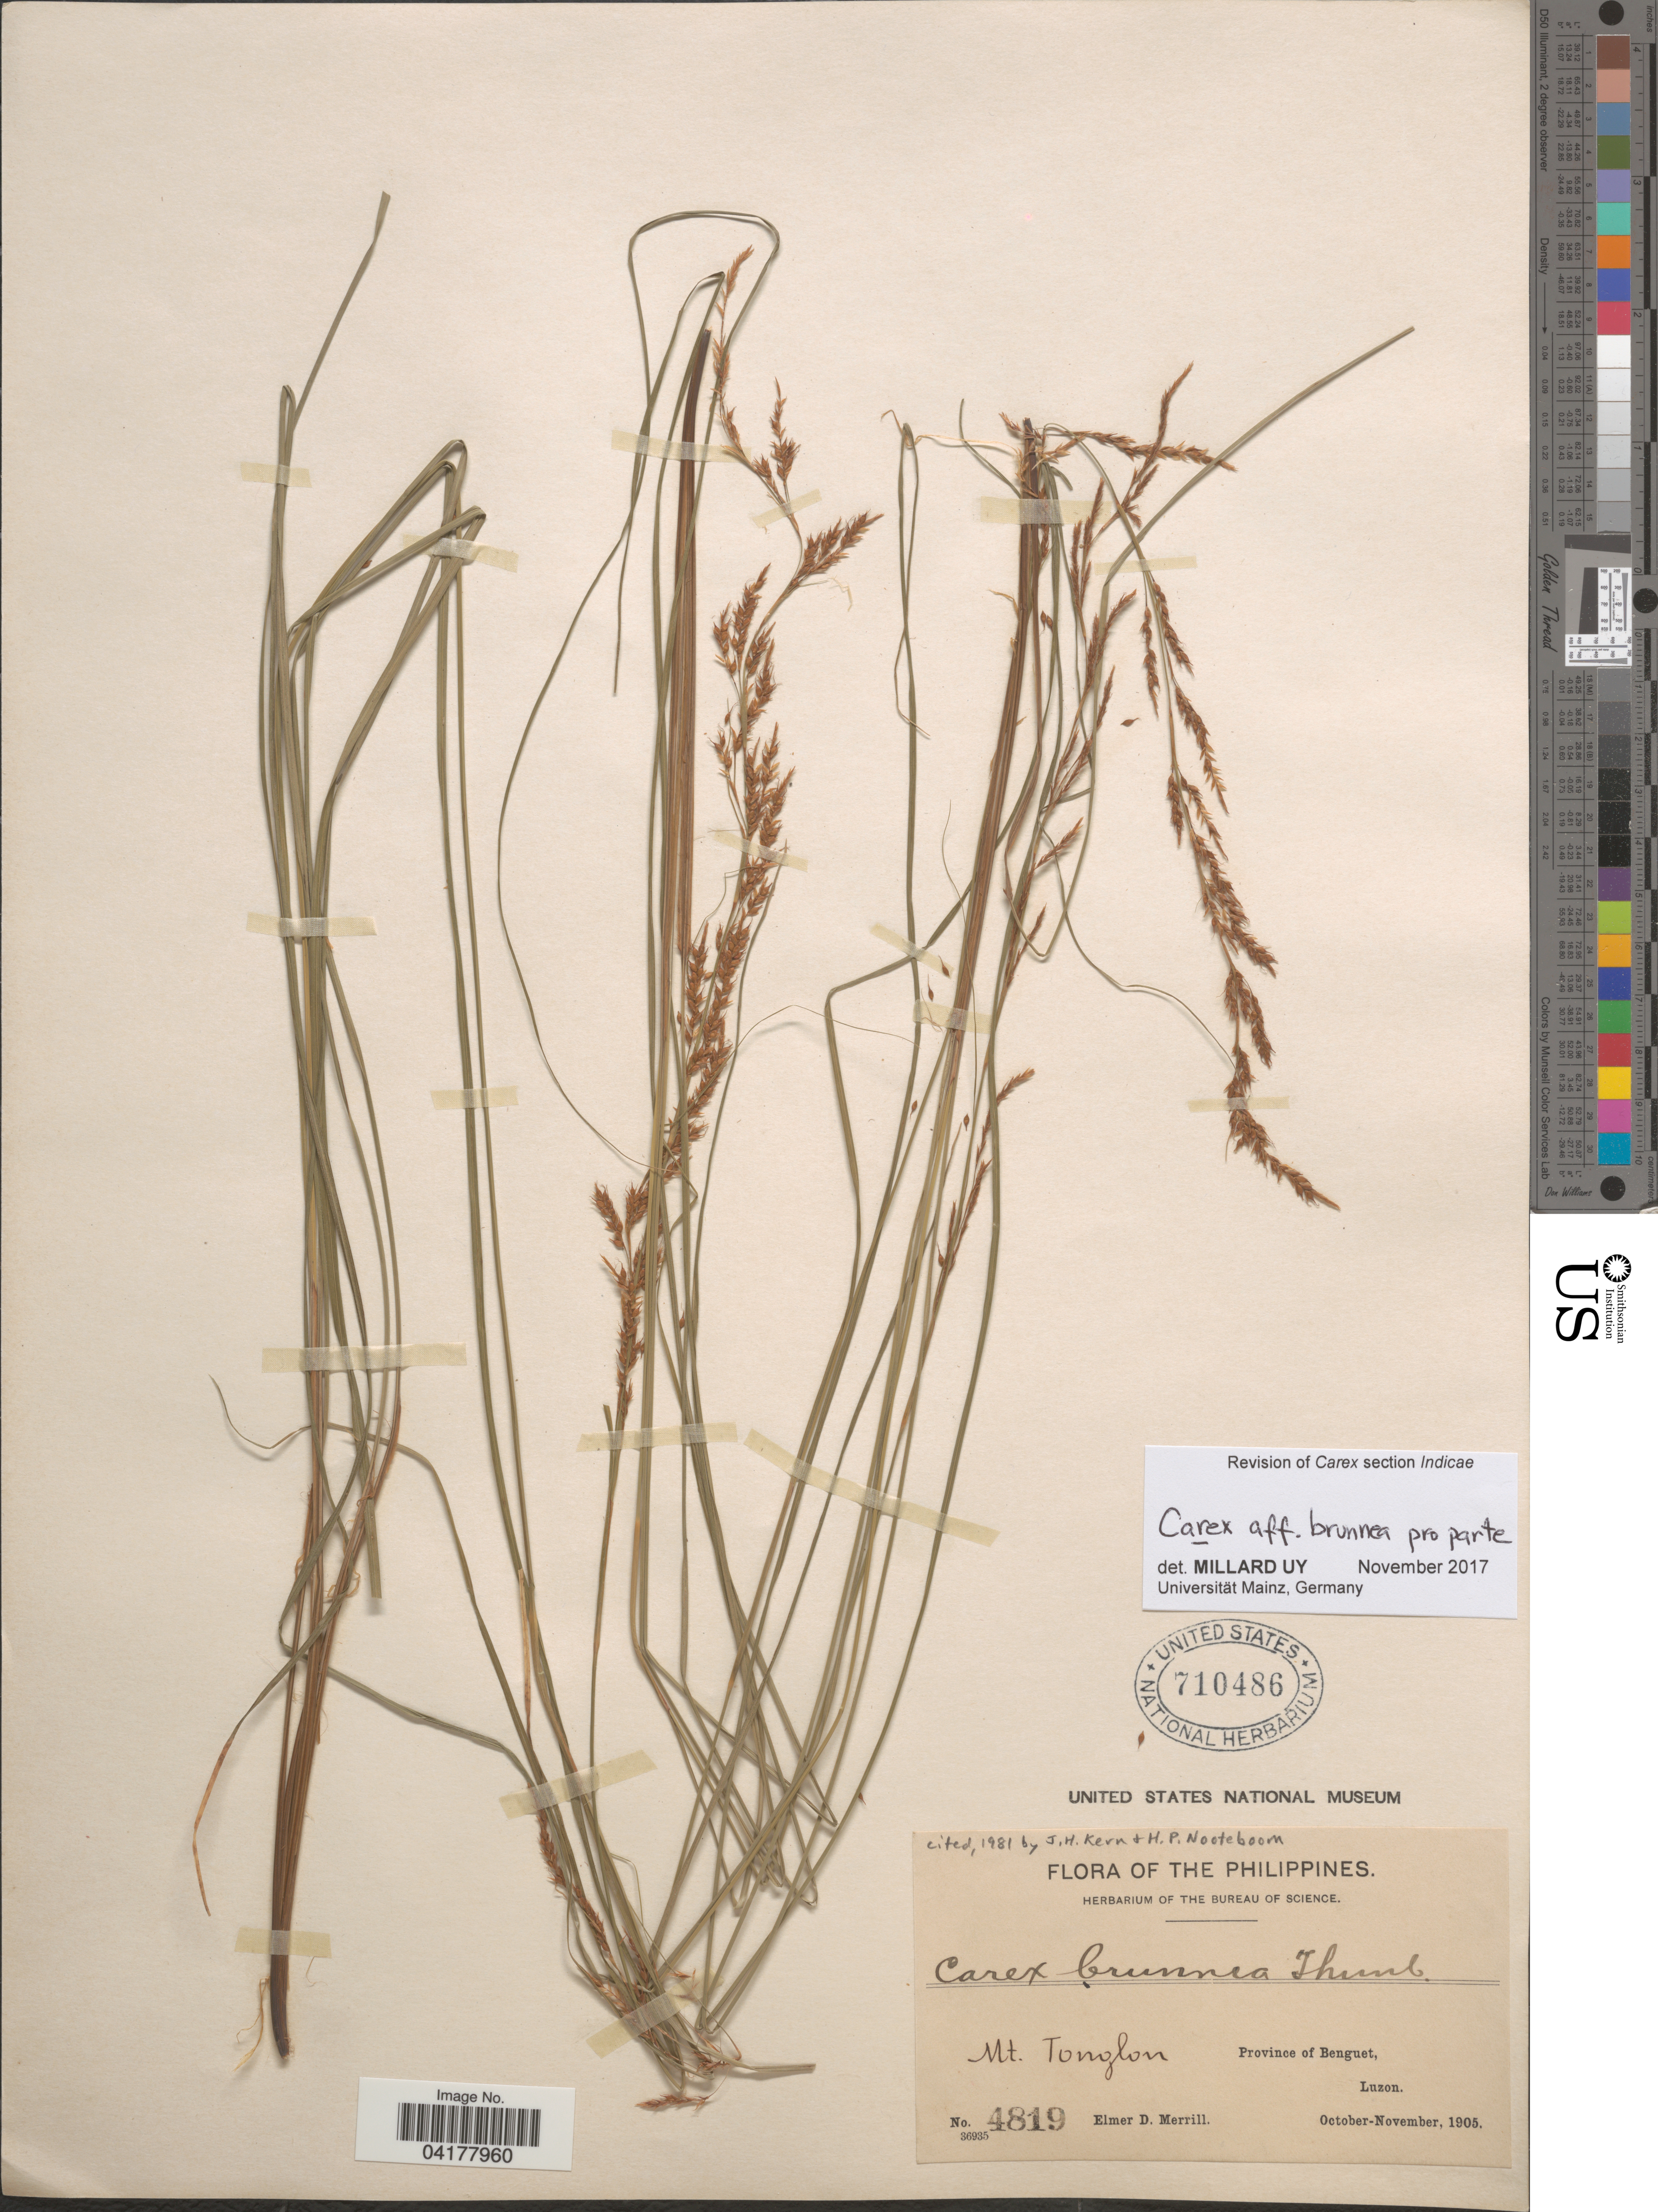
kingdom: Plantae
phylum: Tracheophyta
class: Liliopsida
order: Poales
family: Cyperaceae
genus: Carex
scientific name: Carex brunnea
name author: Thunb.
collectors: E. D. Merrill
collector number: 4819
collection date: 1905-10/1905-11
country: Philippines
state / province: Cordillera (Administrative Region)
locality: Mt. Tonglon. Province of Benguet, Luzon.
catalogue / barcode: US 710486